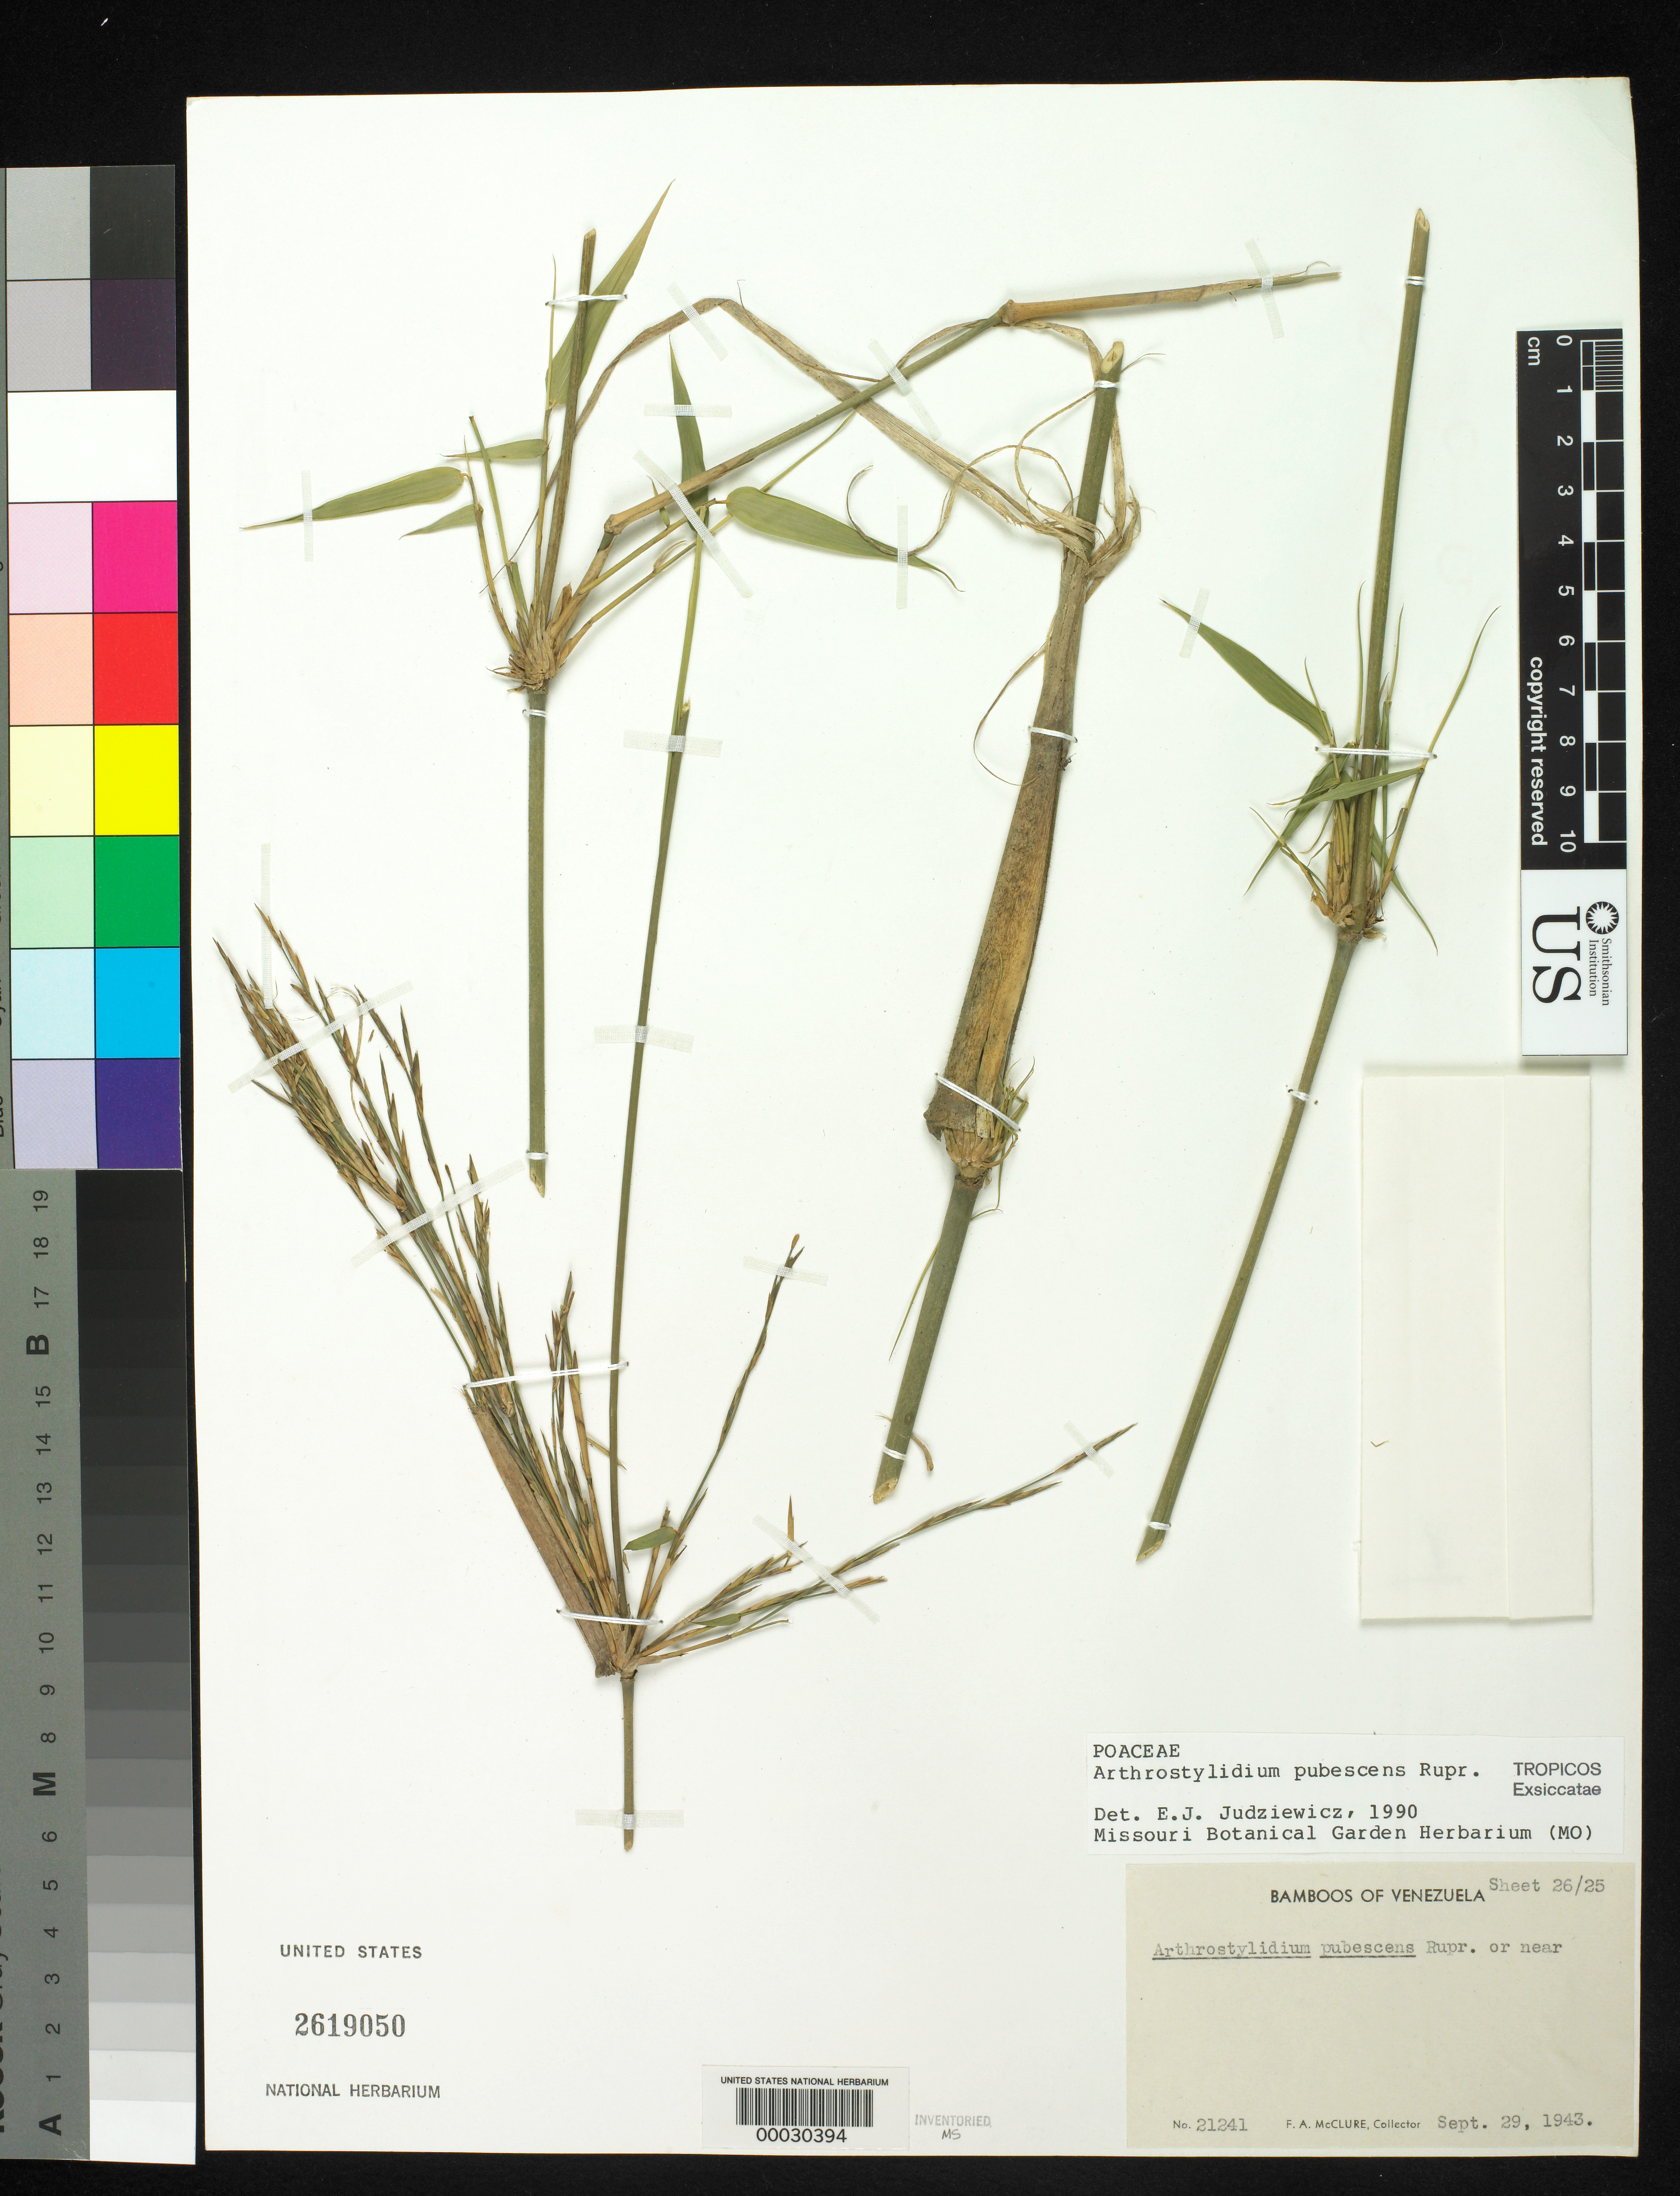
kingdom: Plantae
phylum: Tracheophyta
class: Liliopsida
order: Poales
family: Poaceae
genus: Arthrostylidium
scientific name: Arthrostylidium pubescens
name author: Rupr.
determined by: Judziewicz, E. J.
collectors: F. A. McClure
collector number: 21241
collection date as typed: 29 Sep 1943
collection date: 1943-09-29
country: Venezuela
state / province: Distrito Federal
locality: El junquito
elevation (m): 1200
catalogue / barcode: US 2619050